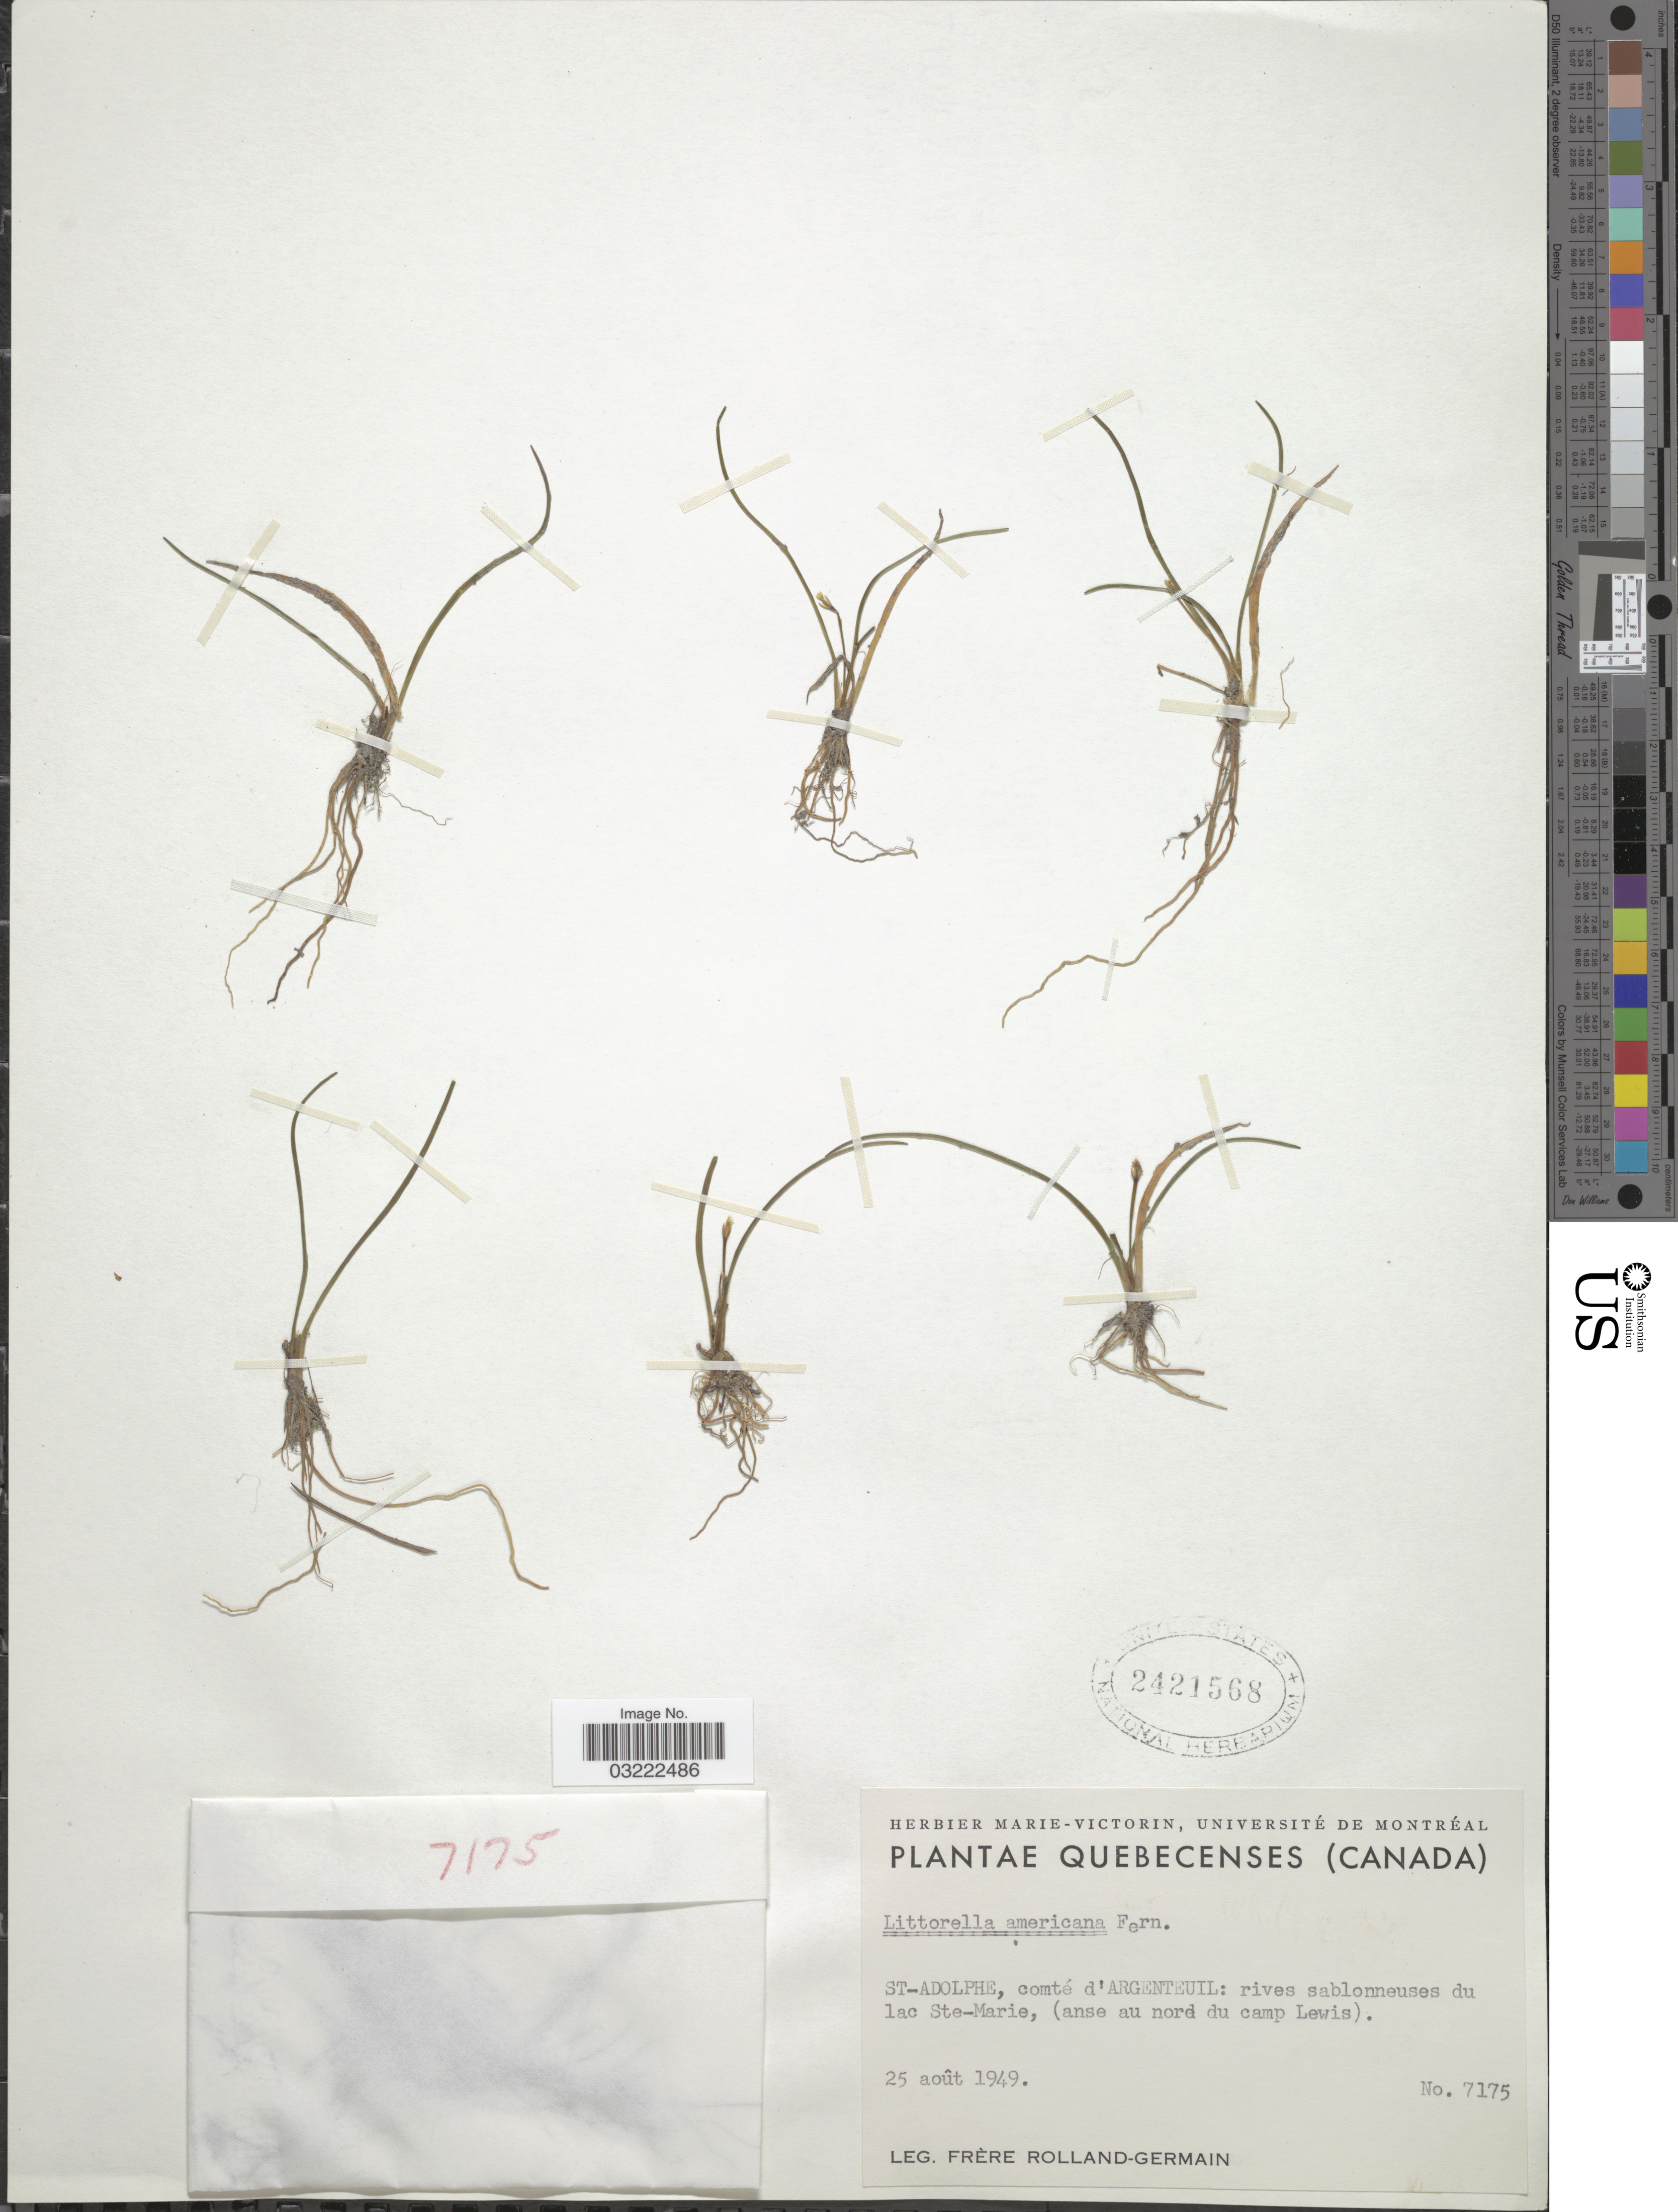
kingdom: Plantae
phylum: Tracheophyta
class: Magnoliopsida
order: Lamiales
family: Plantaginaceae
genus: Littorella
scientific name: Littorella americana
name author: Fernald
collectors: Rolland-Germain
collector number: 7175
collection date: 1949-08-25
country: Canada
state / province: Quebec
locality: Quebecenses, St-Adolphe, comté d'Argenteuil: rives sablonneuses du lac Ste-Marie, (anse au nord du camp Lewis).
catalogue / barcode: US 2421568